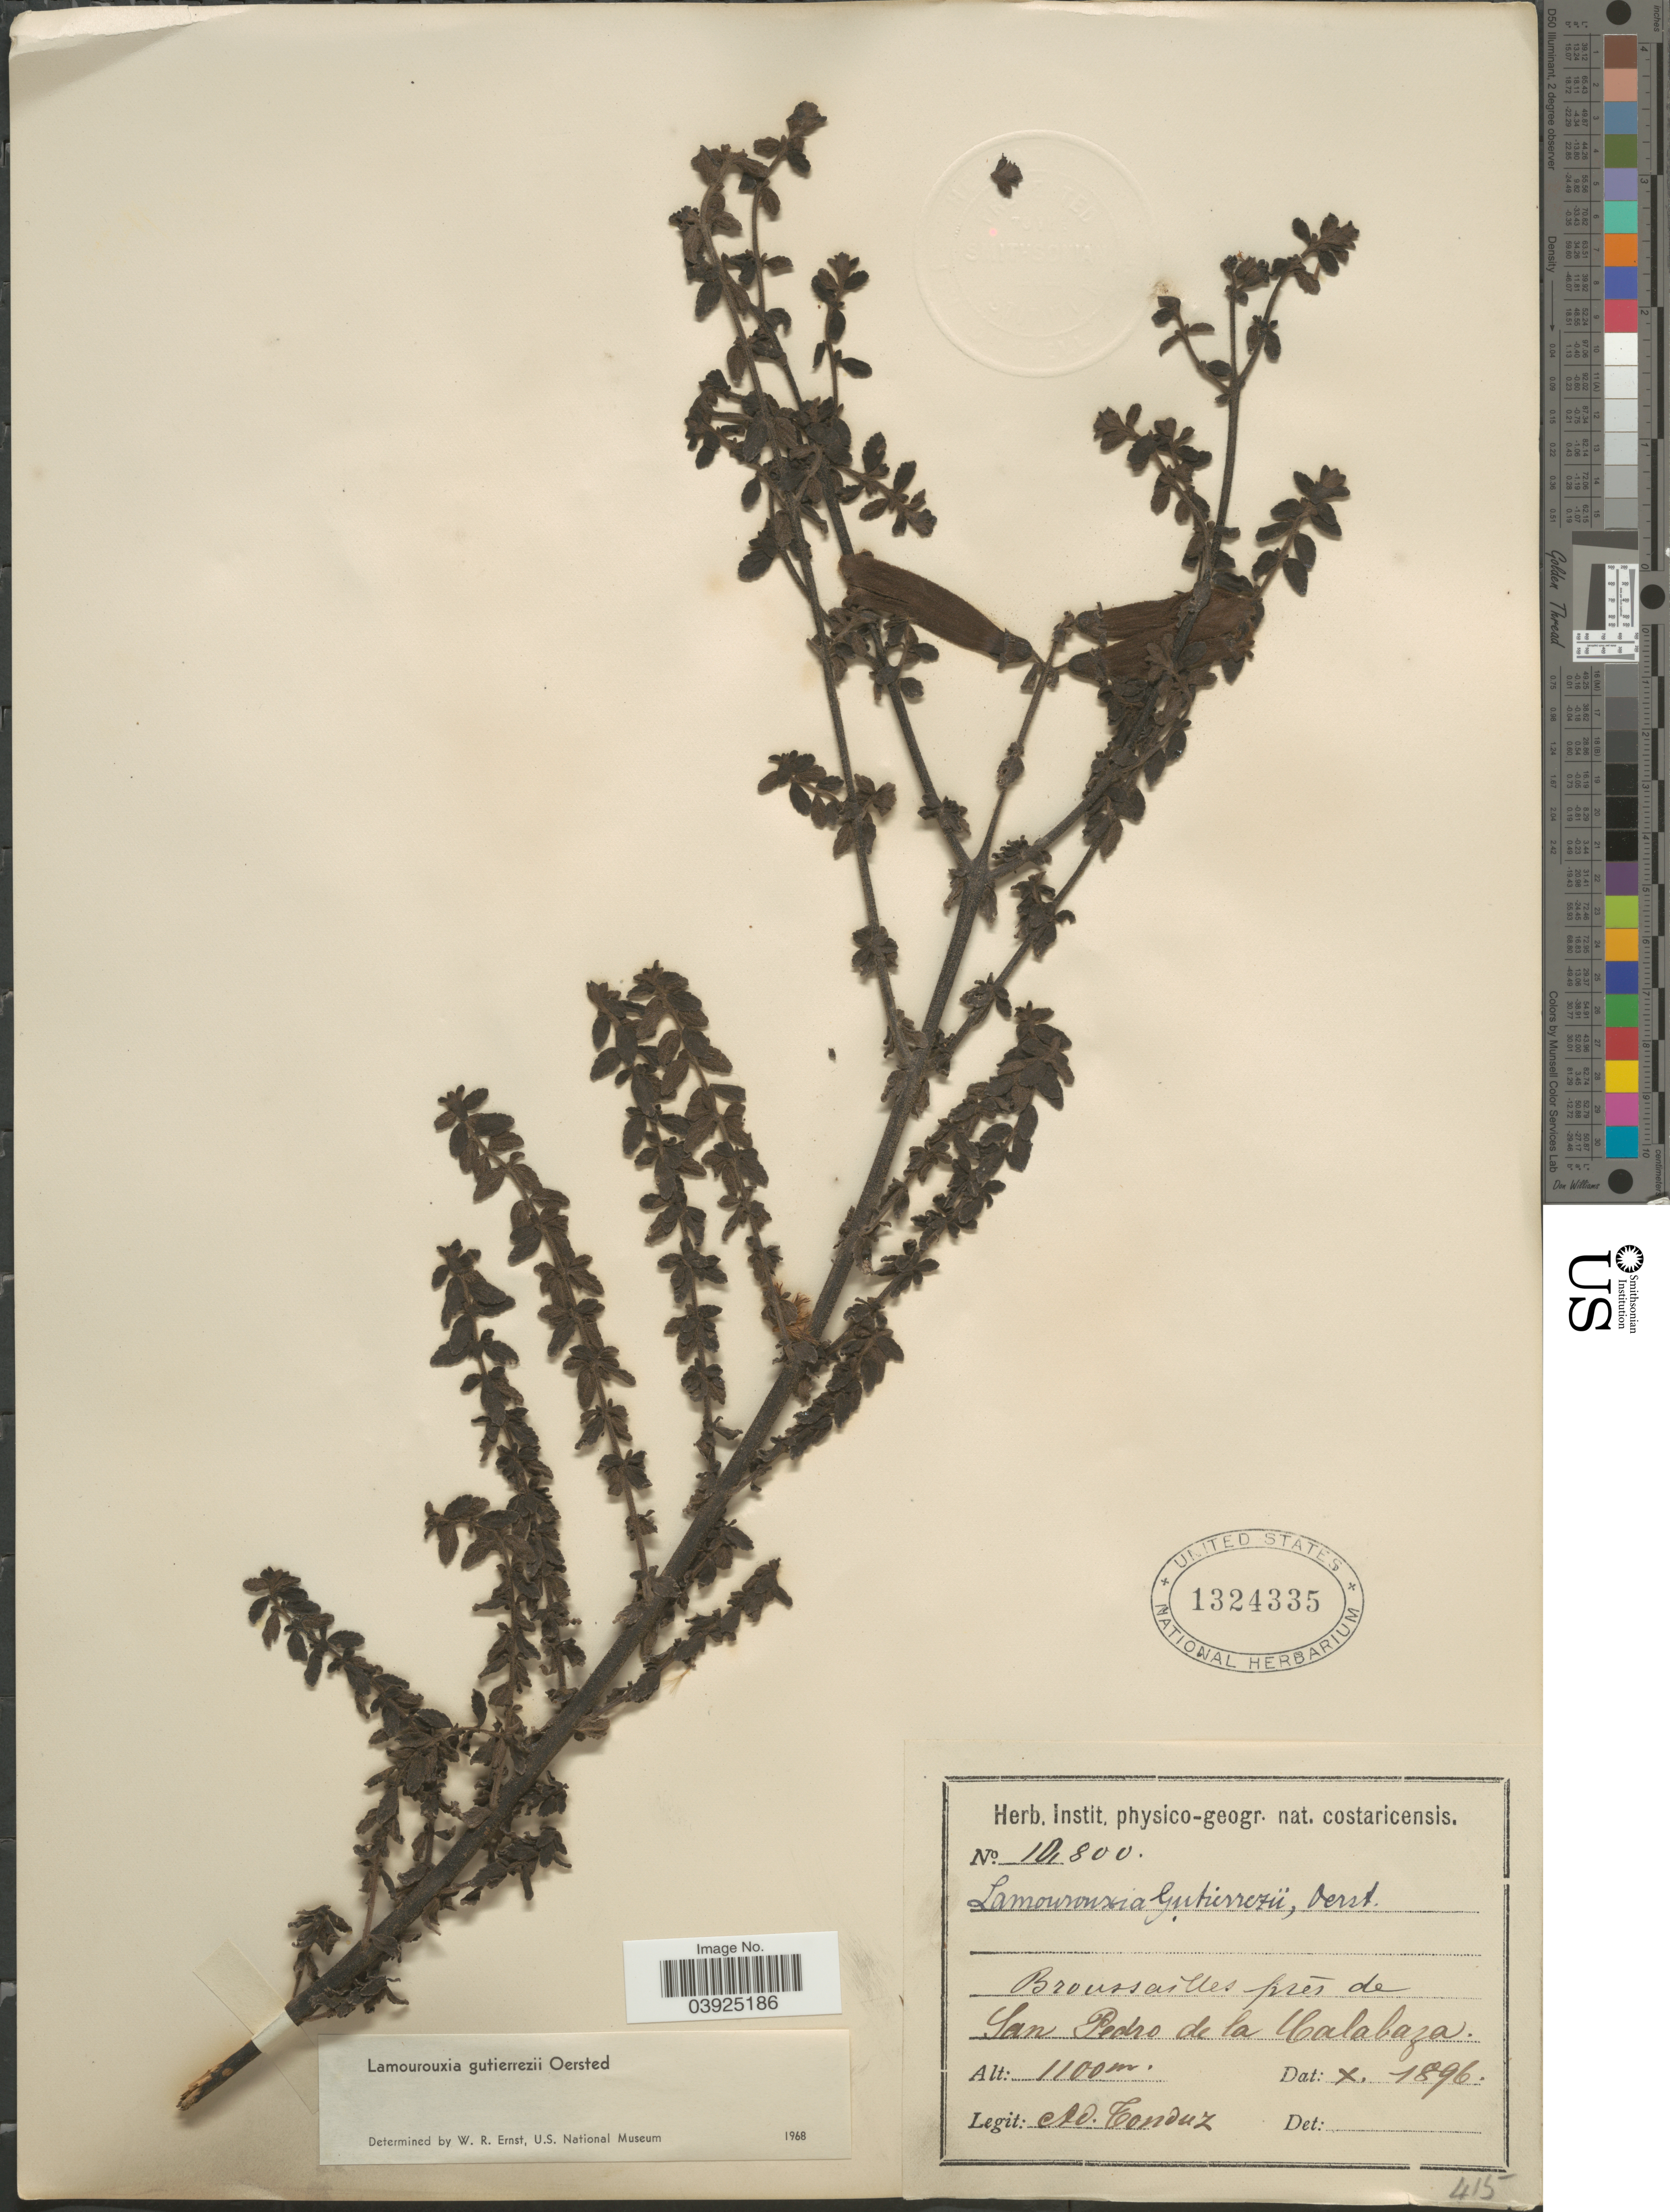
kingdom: Plantae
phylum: Tracheophyta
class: Magnoliopsida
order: Lamiales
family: Orobanchaceae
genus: Lamourouxia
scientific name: Lamourouxia gutierrezii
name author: Oerst.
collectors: A. Tonduz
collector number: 10800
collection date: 1896-10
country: Costa Rica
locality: Broussailles près de San Pedro de la Calabaza.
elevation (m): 1100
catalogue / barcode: US 1324335